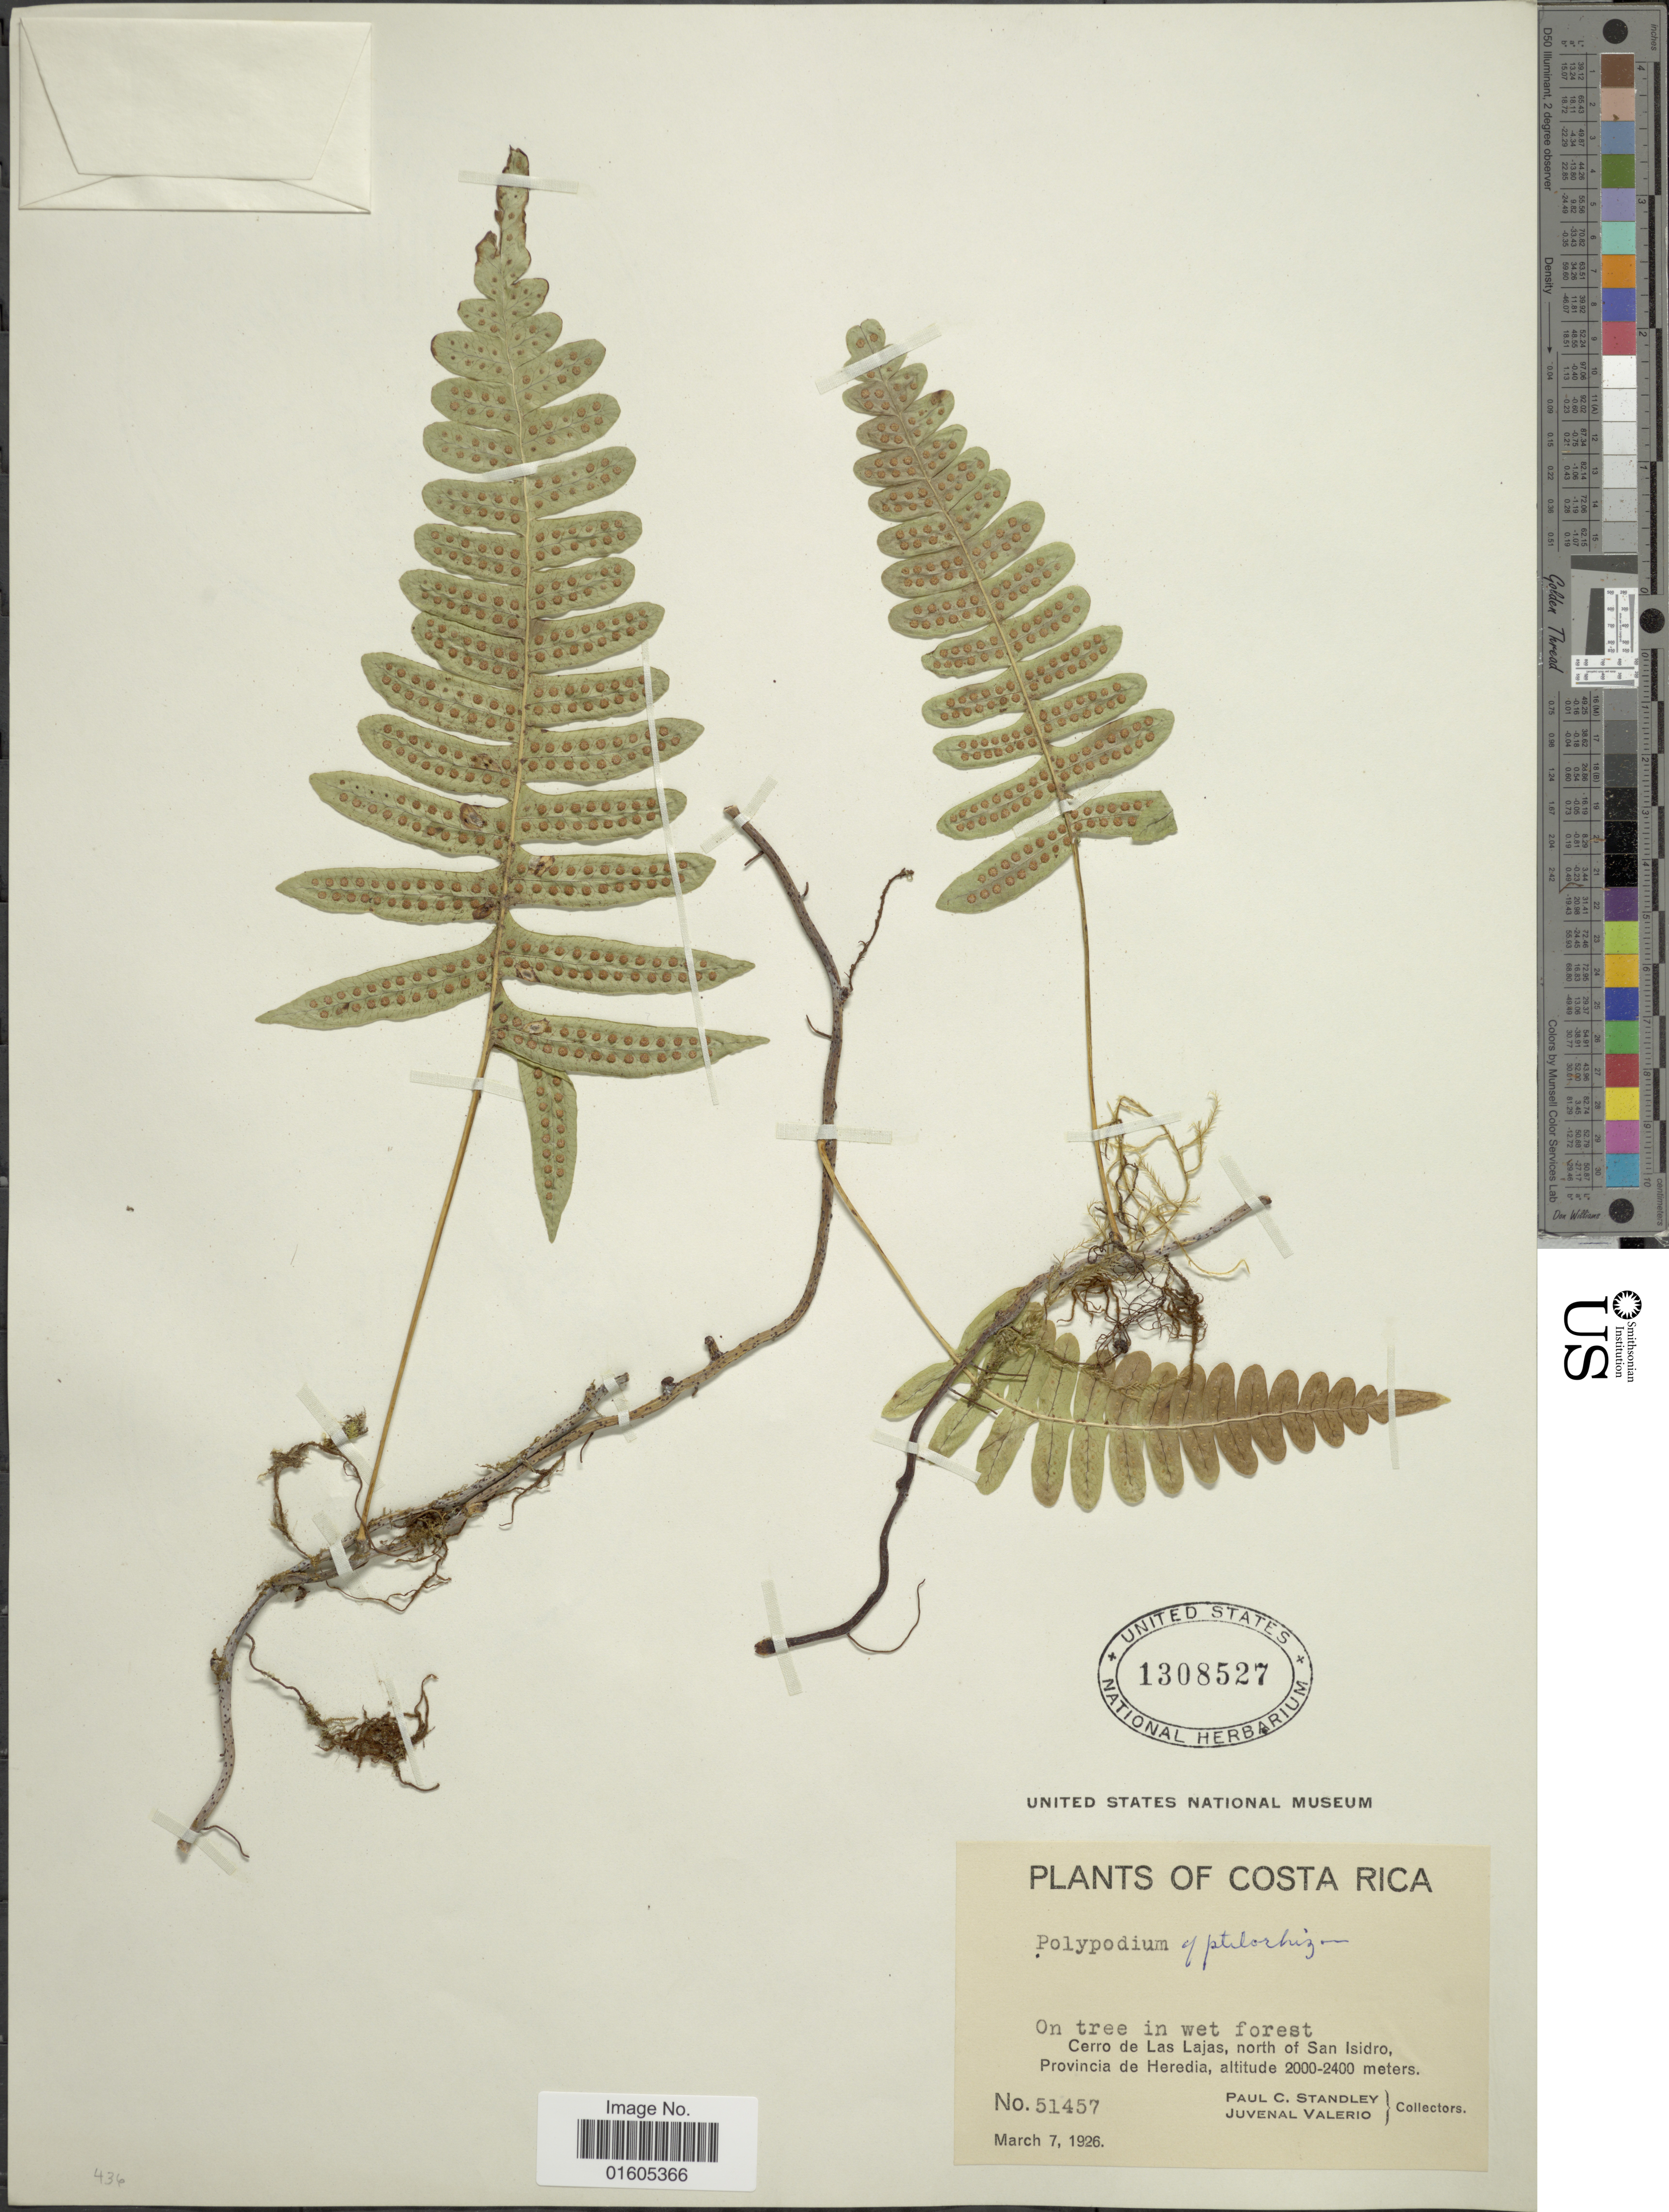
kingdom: Plantae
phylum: Tracheophyta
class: Polypodiopsida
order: Polypodiales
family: Polypodiaceae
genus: Serpocaulon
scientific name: Serpocaulon ptilorhizon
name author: (Christ) A.R. Sm.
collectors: P. C. Standley & J. Valerio R.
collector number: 51457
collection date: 1926-03-07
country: Costa Rica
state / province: Heredia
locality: Cerro de Las Lajas, north of San Isidro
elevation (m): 2000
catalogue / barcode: US 1308527